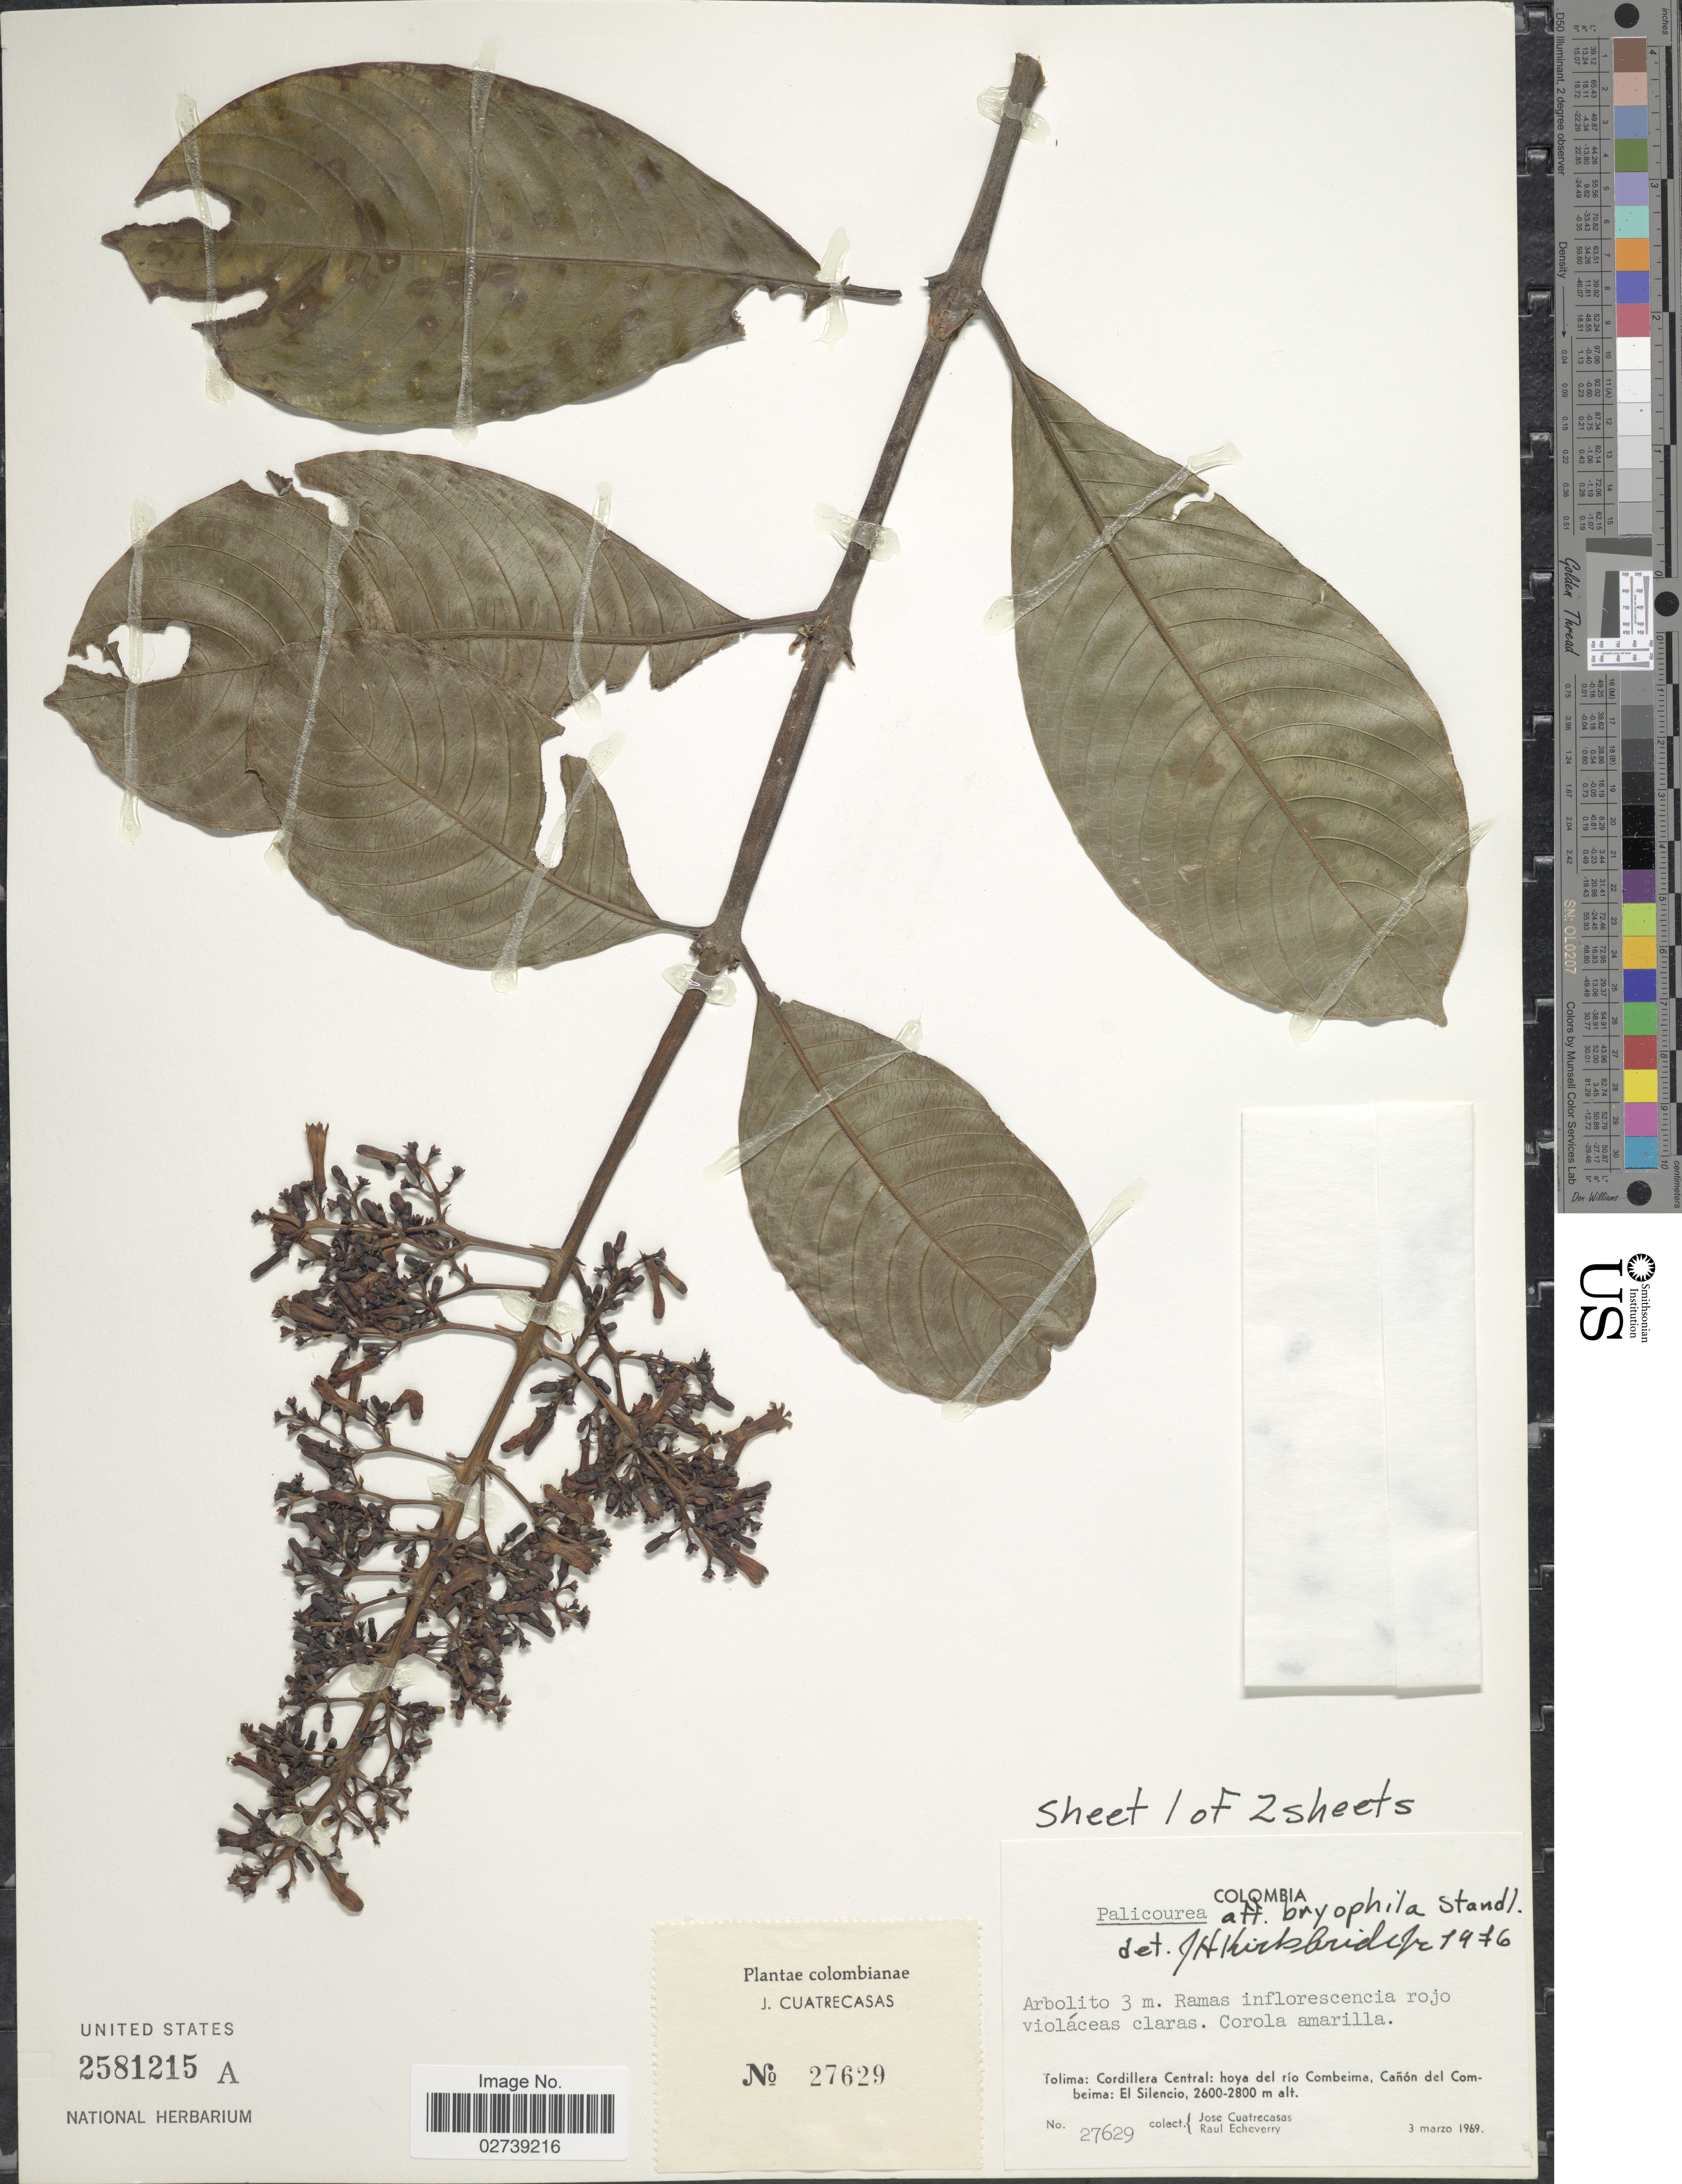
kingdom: Plantae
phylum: Tracheophyta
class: Magnoliopsida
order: Gentianales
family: Rubiaceae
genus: Palicourea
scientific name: Palicourea bryophila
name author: Standl.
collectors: J. Cuatrecasas & R. Echeverry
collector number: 27629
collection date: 1969-03-03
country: Colombia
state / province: Tolima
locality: Cordillera Central: hoya del rio Combeima, Canon del Combeima: El Silencio.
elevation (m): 2600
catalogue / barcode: US 2581215A